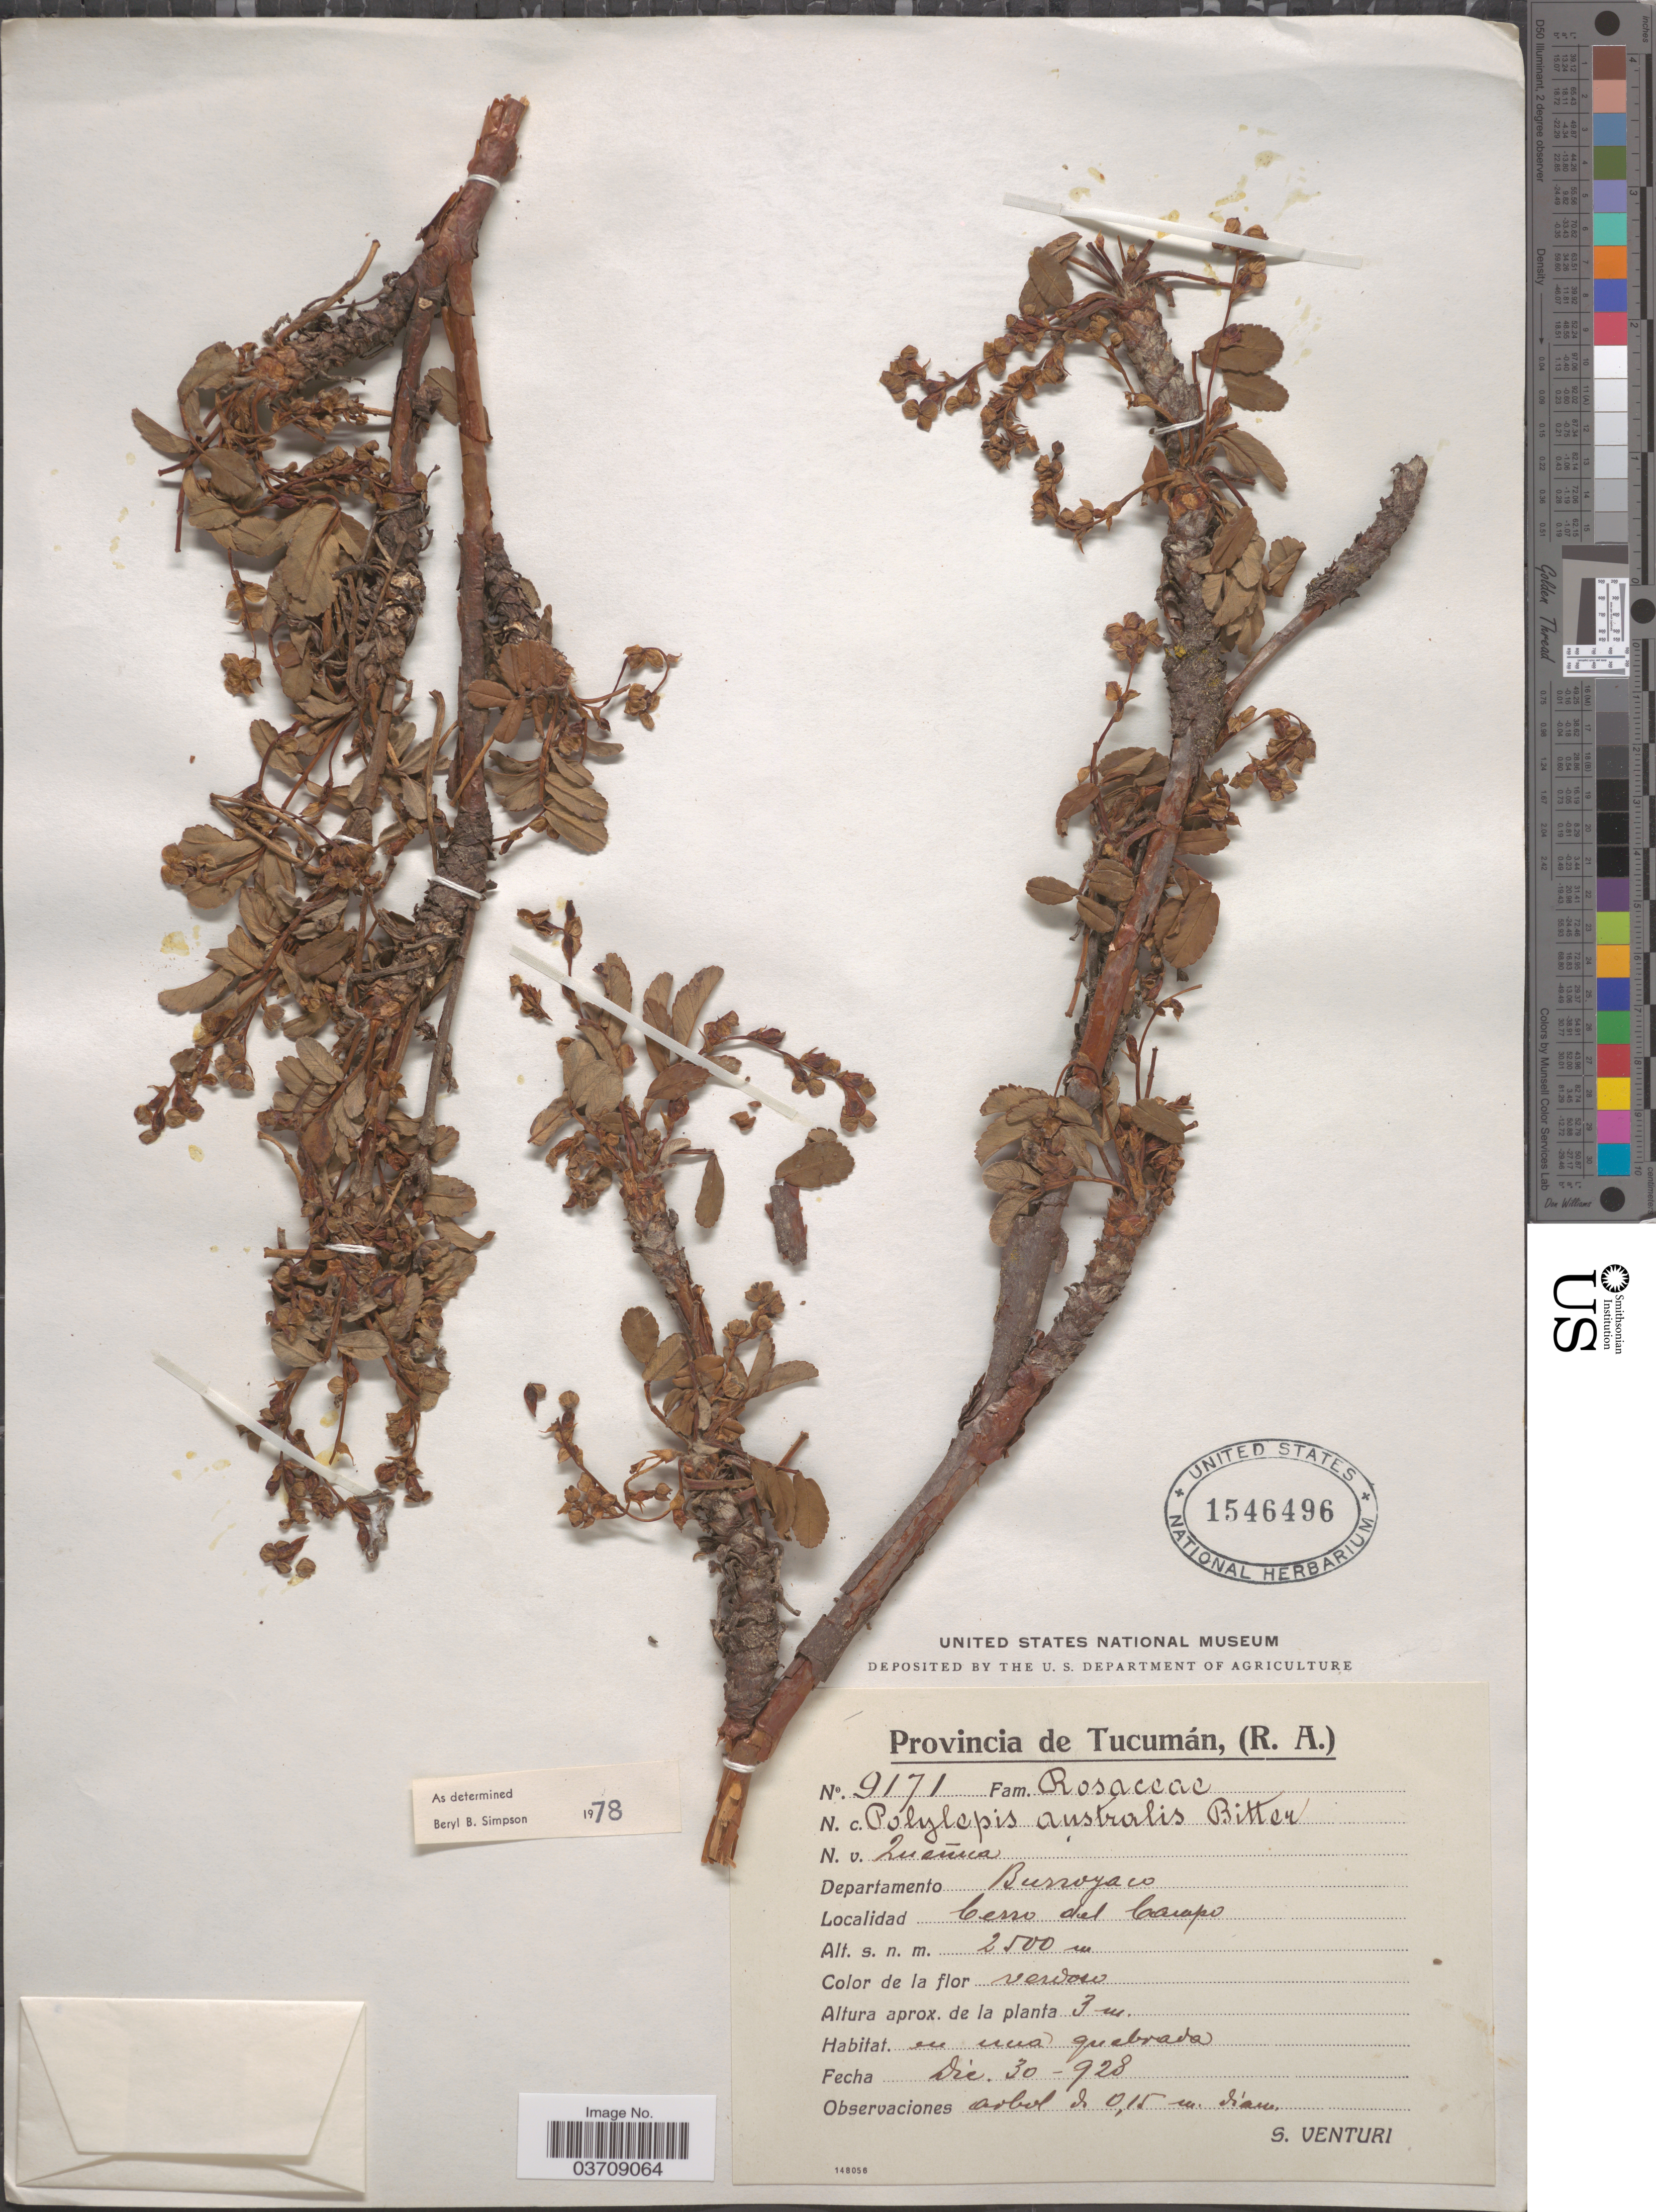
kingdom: Plantae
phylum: Tracheophyta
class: Magnoliopsida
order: Rosales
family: Rosaceae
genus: Polylepis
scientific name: Polylepis australis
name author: Bitter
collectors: S. Venturi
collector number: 9171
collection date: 1928-12-30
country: Argentina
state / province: Tucuman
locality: Departamento Burroyaco. Cerro del Campo.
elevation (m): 2500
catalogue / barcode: US 1546496